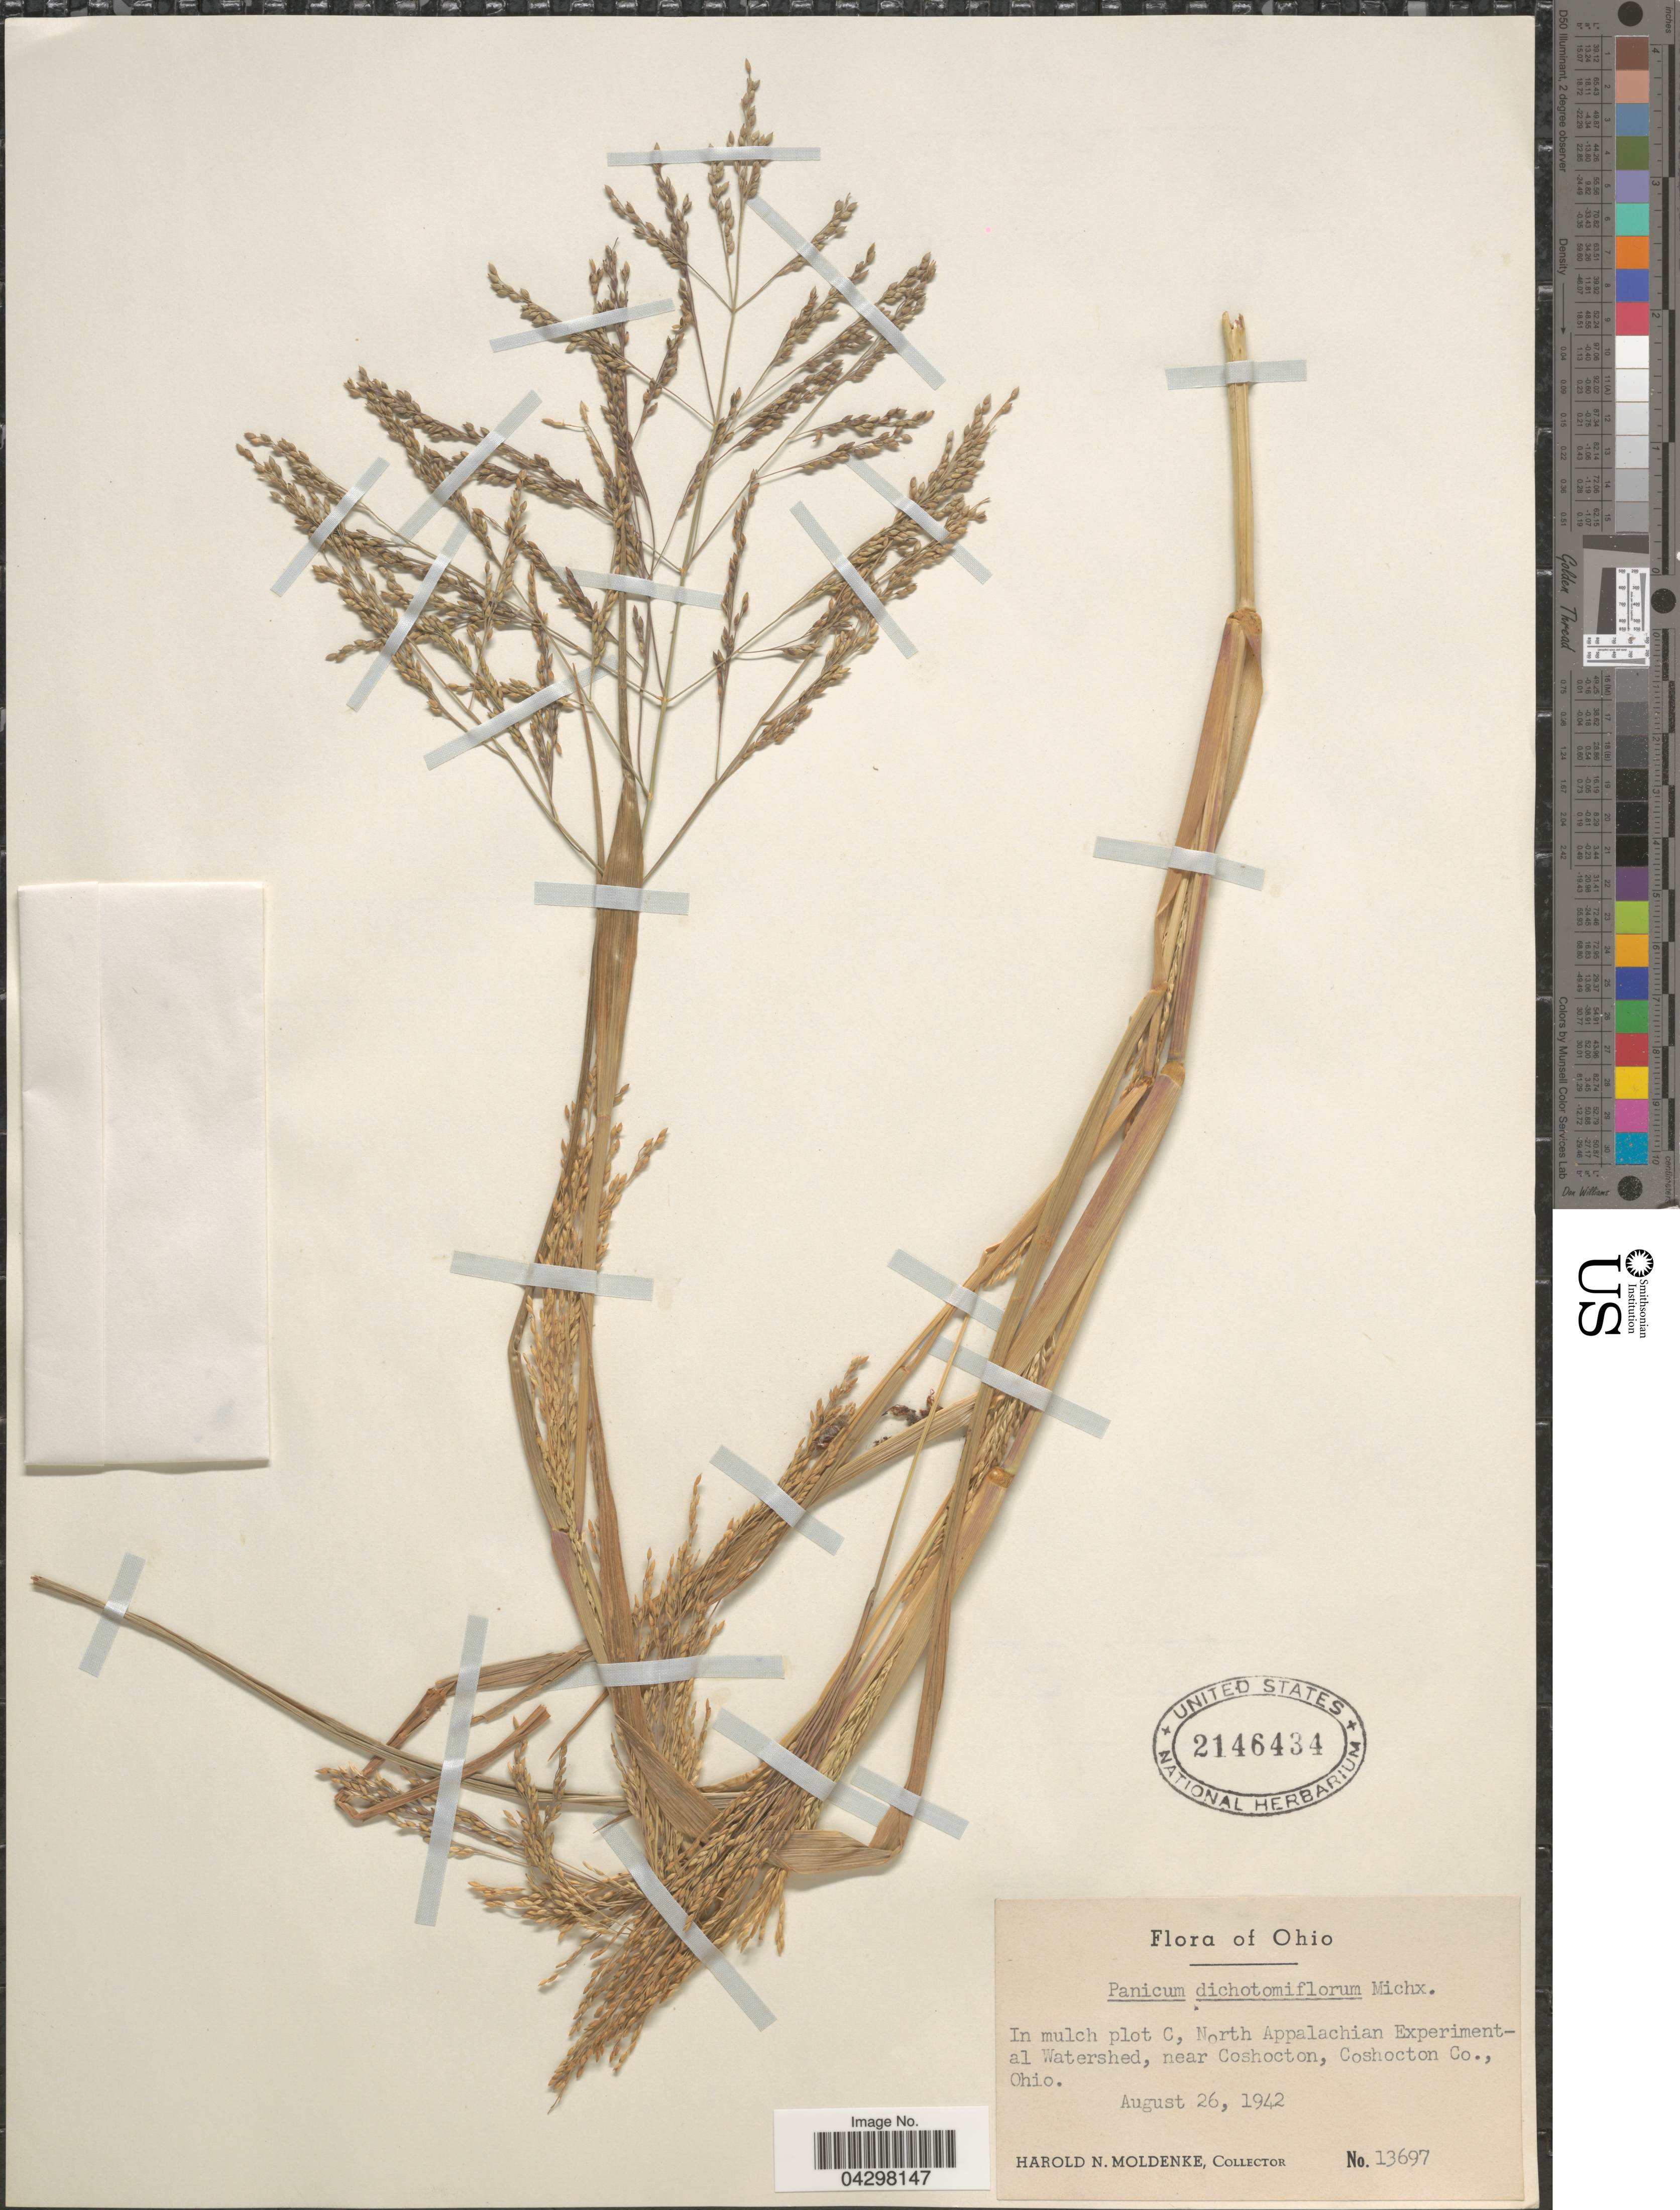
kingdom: Plantae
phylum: Tracheophyta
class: Liliopsida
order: Poales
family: Poaceae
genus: Panicum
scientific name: Panicum dichotomiflorum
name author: Michx.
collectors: H. N. Moldenke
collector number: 13697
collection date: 1942-08-26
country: United States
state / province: Ohio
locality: In mulch plot C, North Appalachian Experimental Watershed, near Coshocton, Coshocton Co.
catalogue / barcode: US 2146434